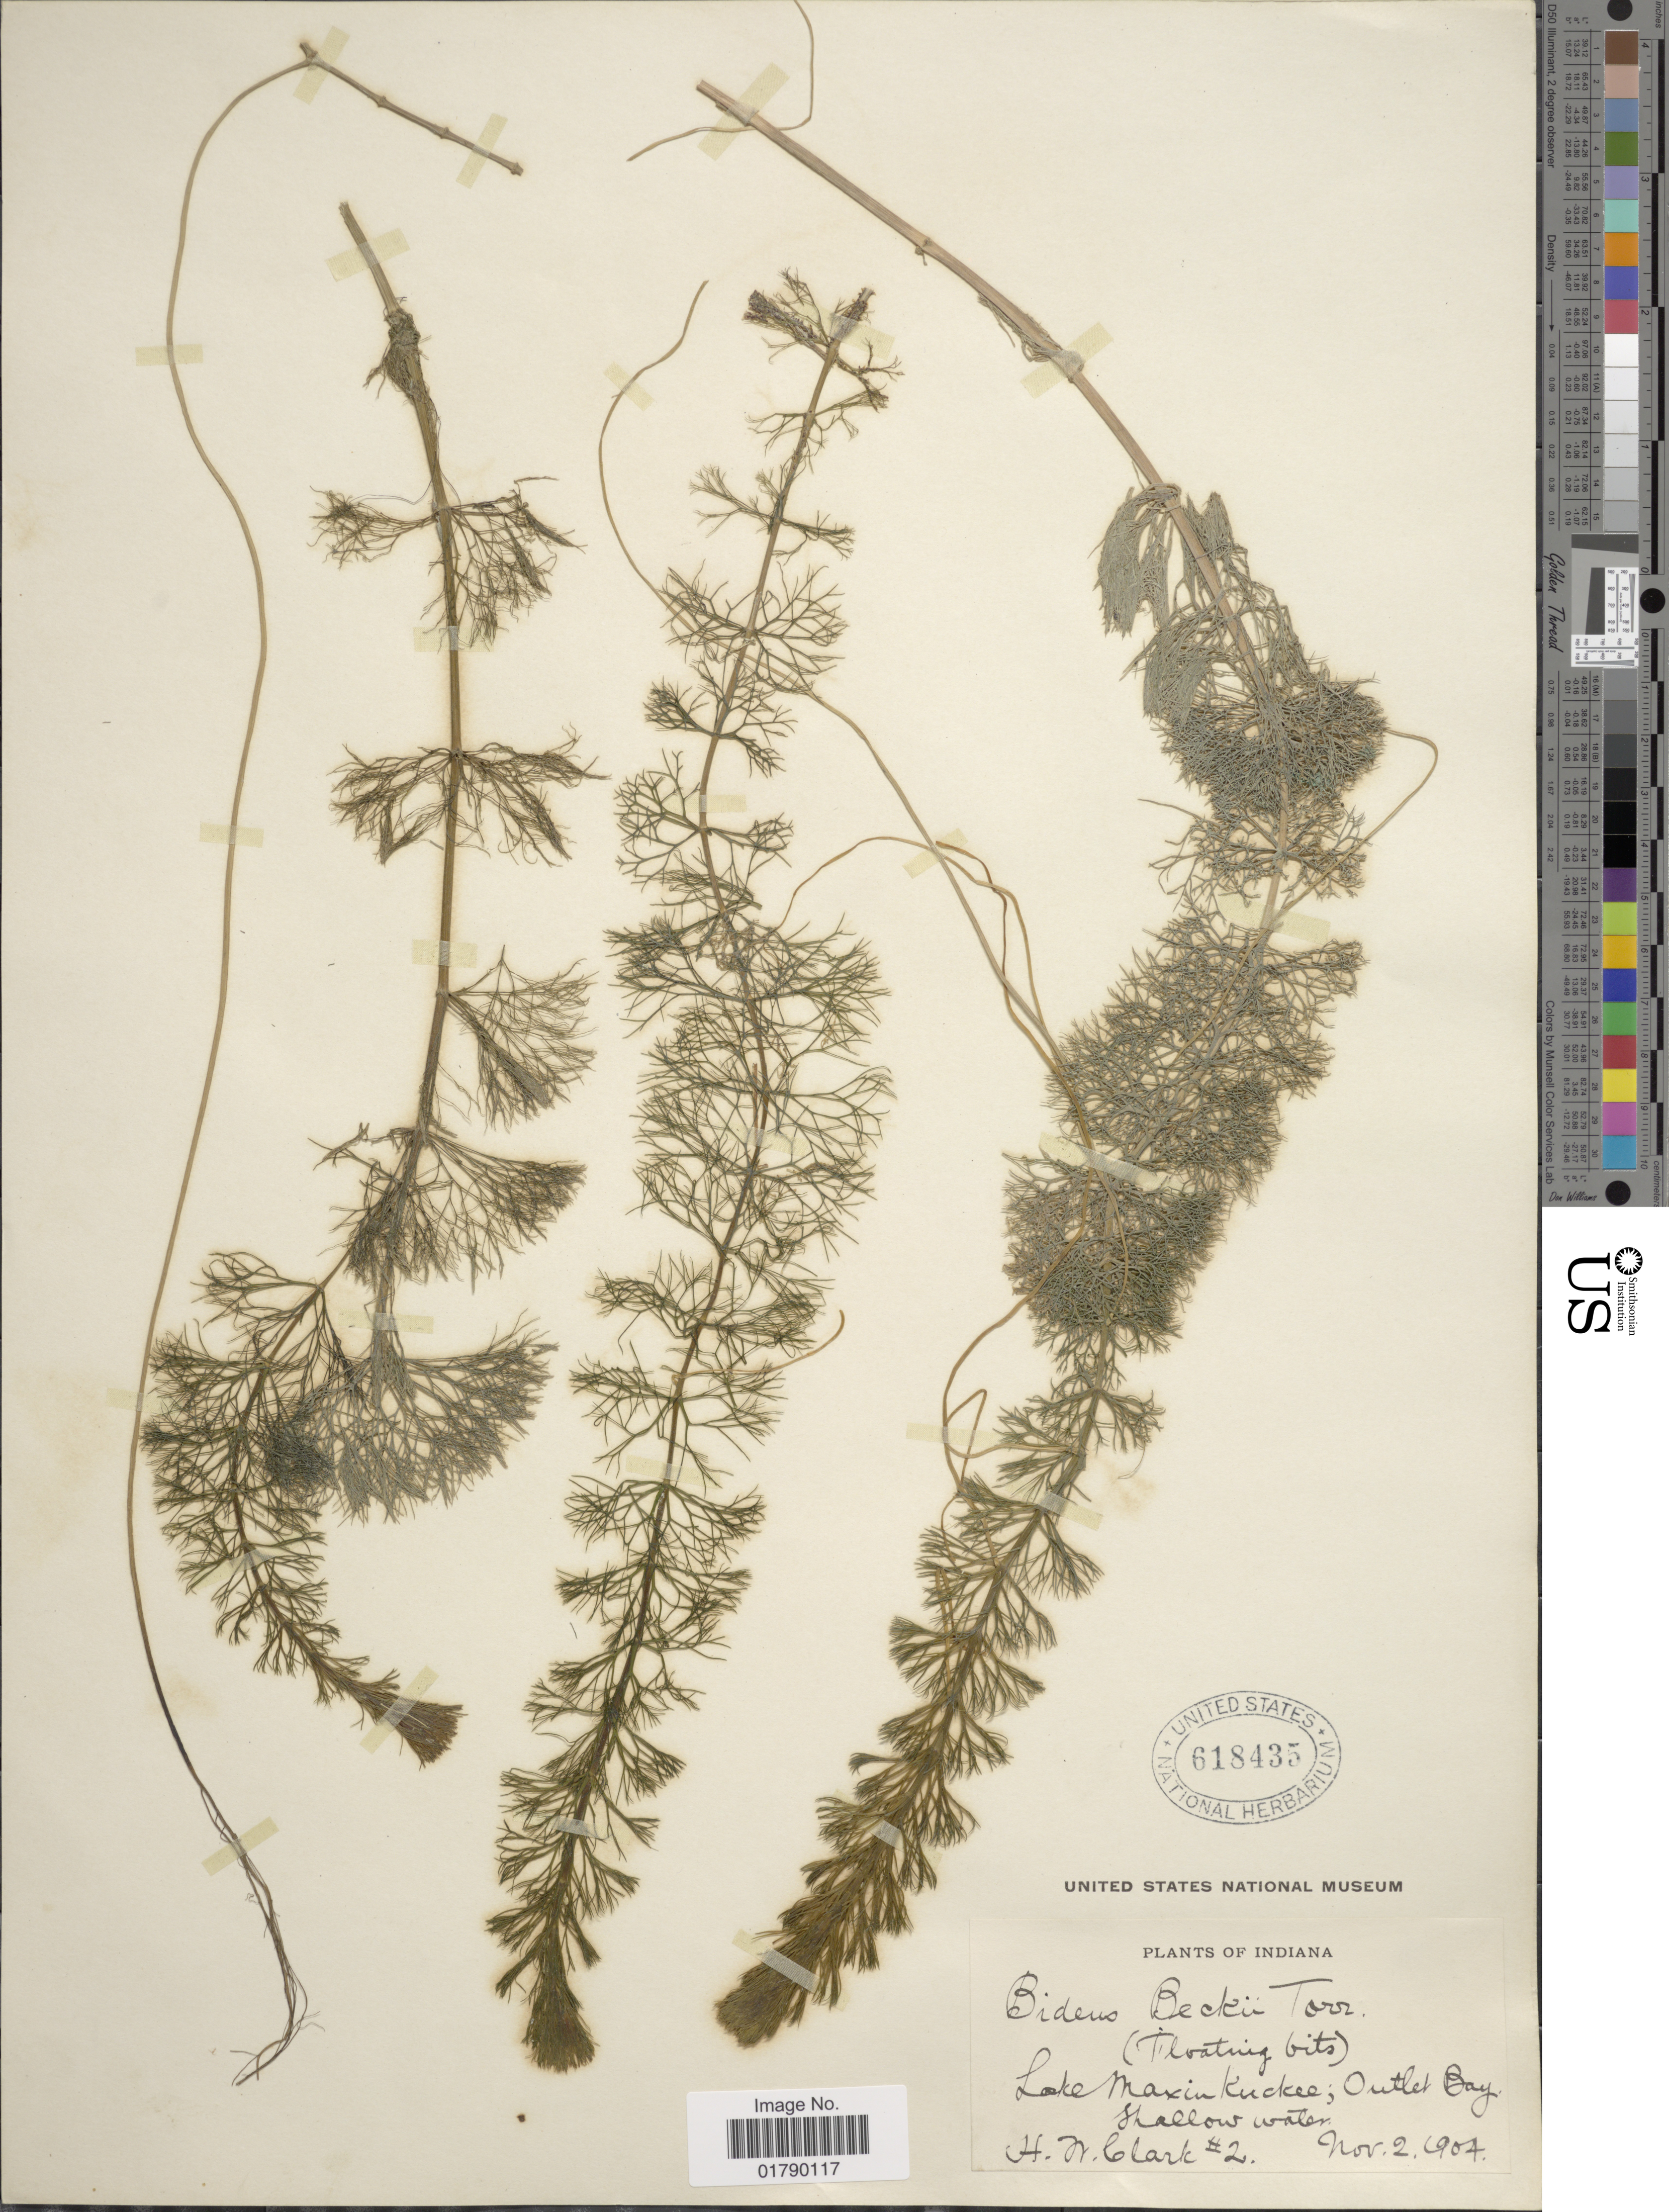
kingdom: Plantae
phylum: Tracheophyta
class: Magnoliopsida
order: Asterales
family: Asteraceae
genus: Megalodonta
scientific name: Megalodonta sp.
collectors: H. W. Clark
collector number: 2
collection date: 1904-11-02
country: United States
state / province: Indiana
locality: Lake Maxinkuckee; Outlet Bay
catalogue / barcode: US 618435